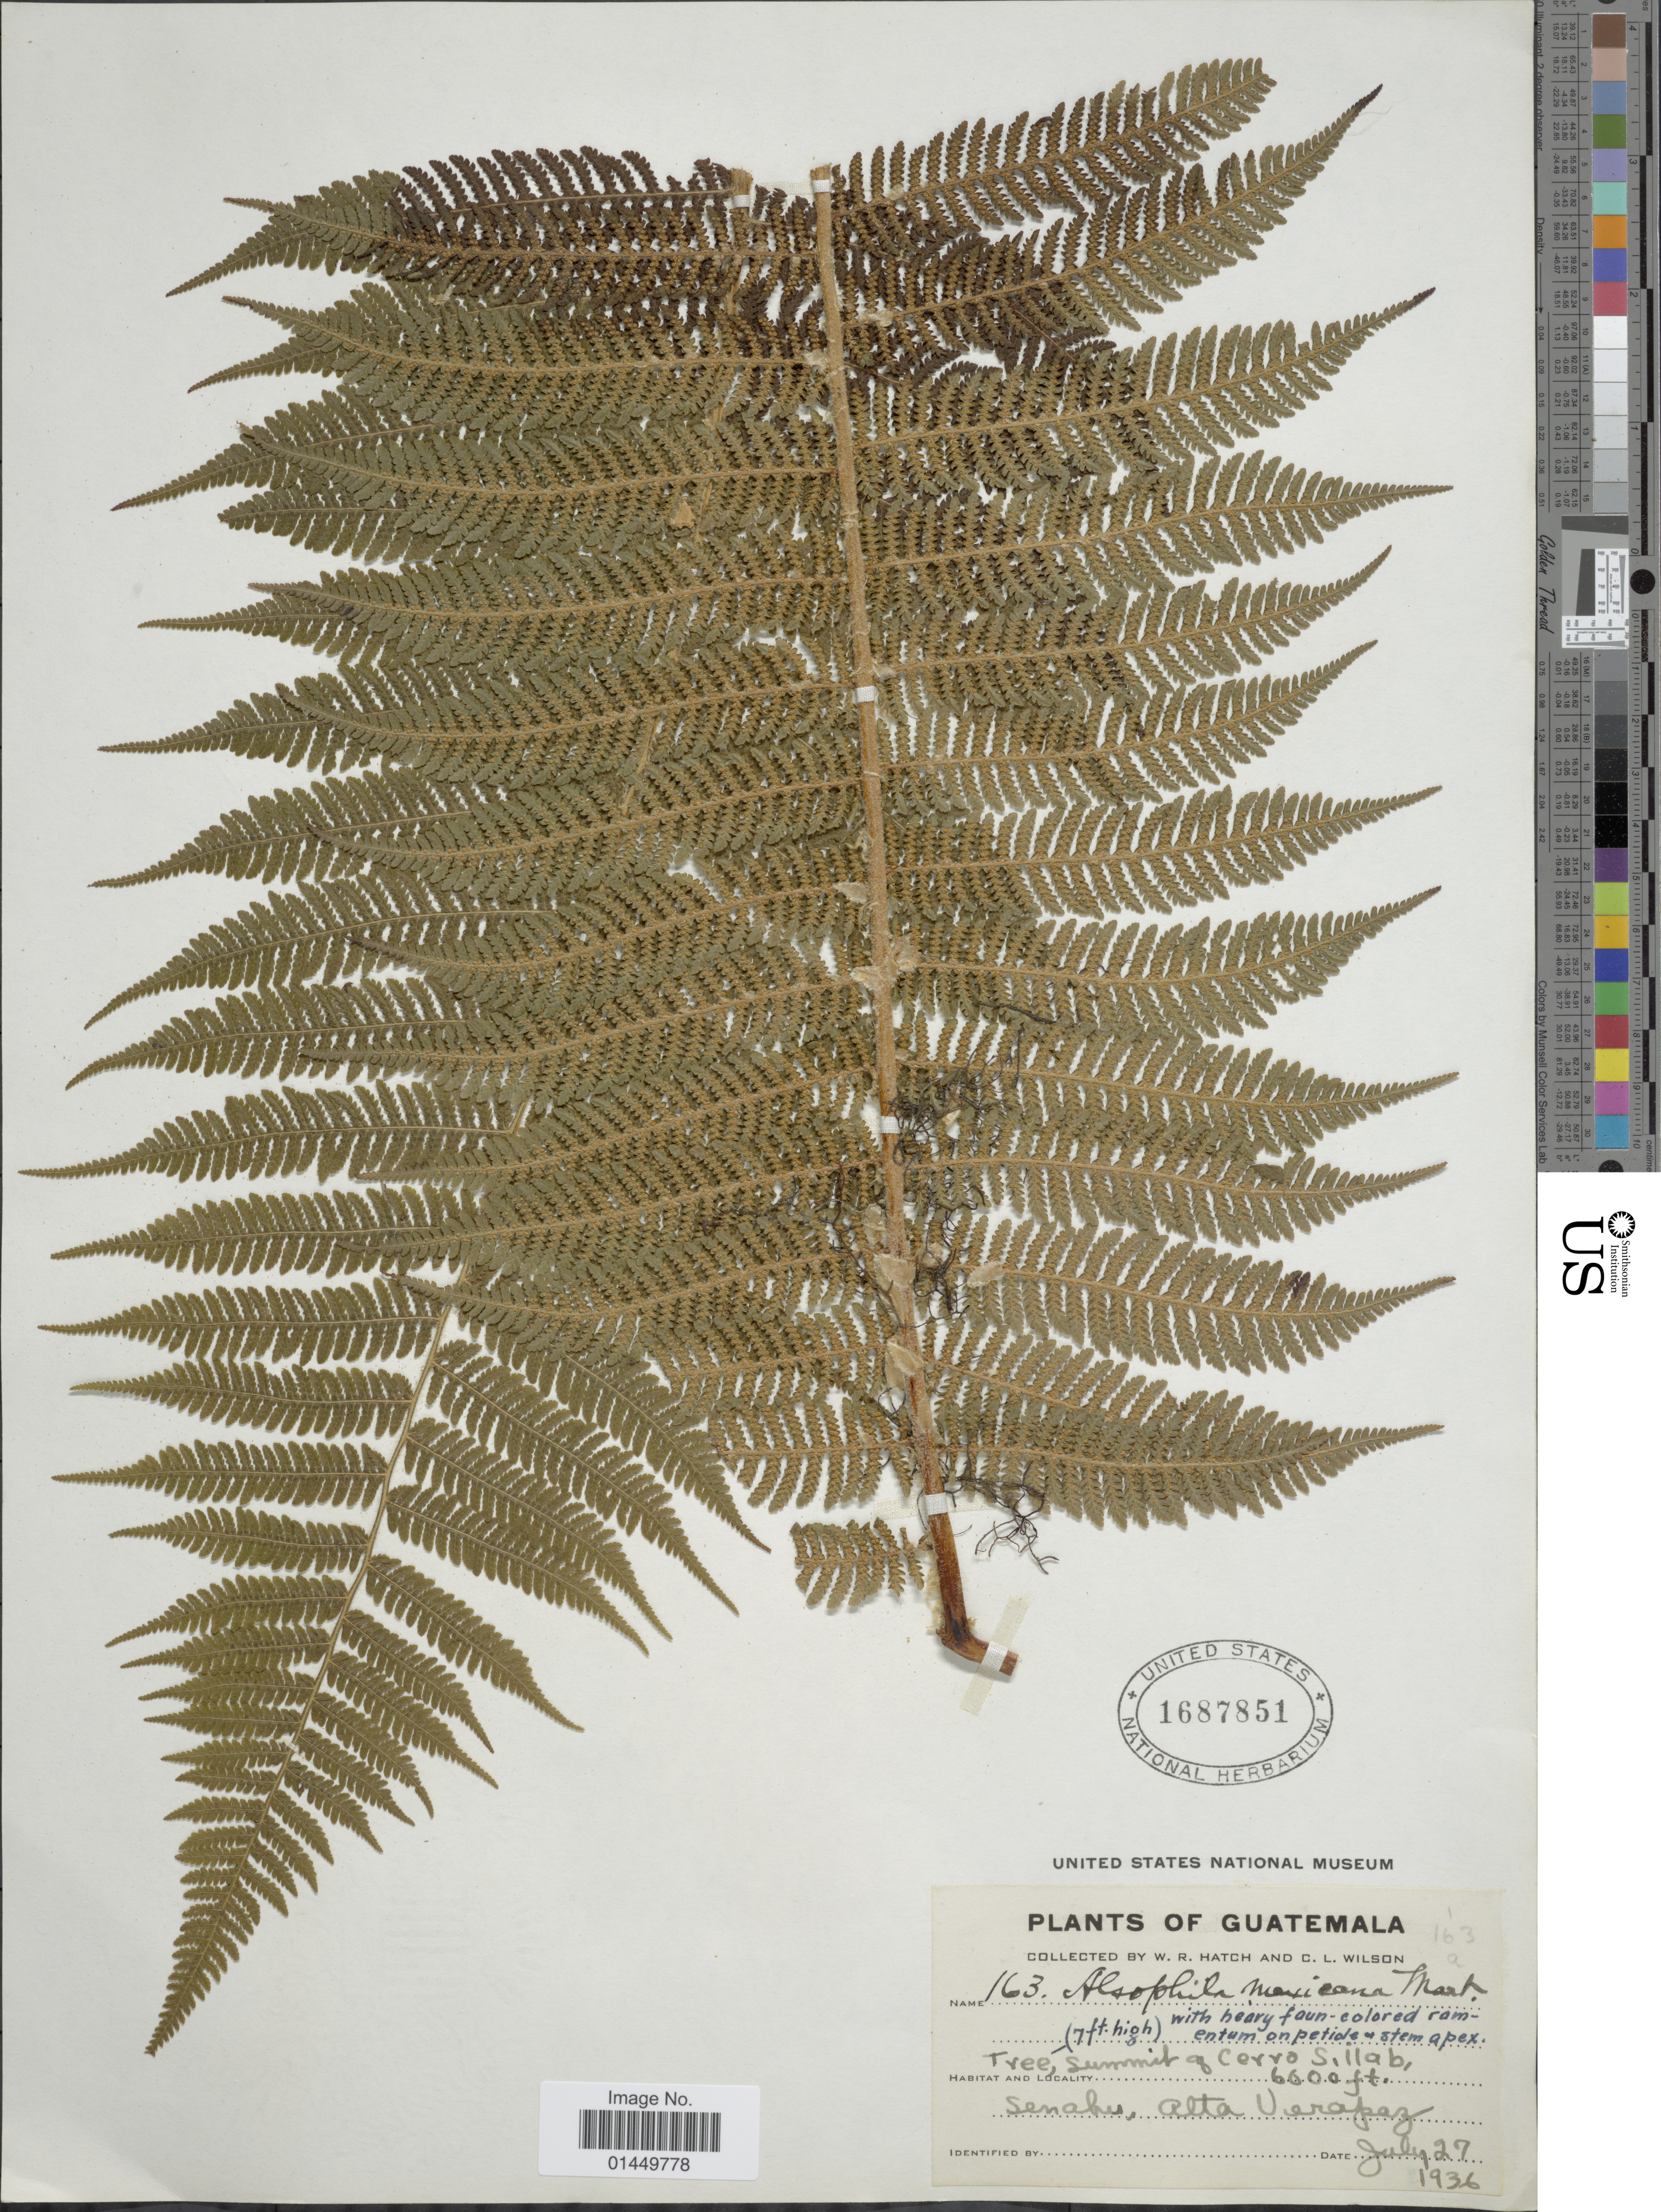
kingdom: Plantae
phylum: Tracheophyta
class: Polypodiopsida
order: Cyatheales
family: Cyatheaceae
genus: Cyathea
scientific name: Cyathea valdecrenata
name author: Domin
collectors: W. Hatch & C. L. Wilson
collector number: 163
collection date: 1936-07-27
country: Guatemala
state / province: Alta Verapaz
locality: Summit of Cerro Sillab, Senahu, Alta Verapaz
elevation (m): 1829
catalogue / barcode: US 1687851